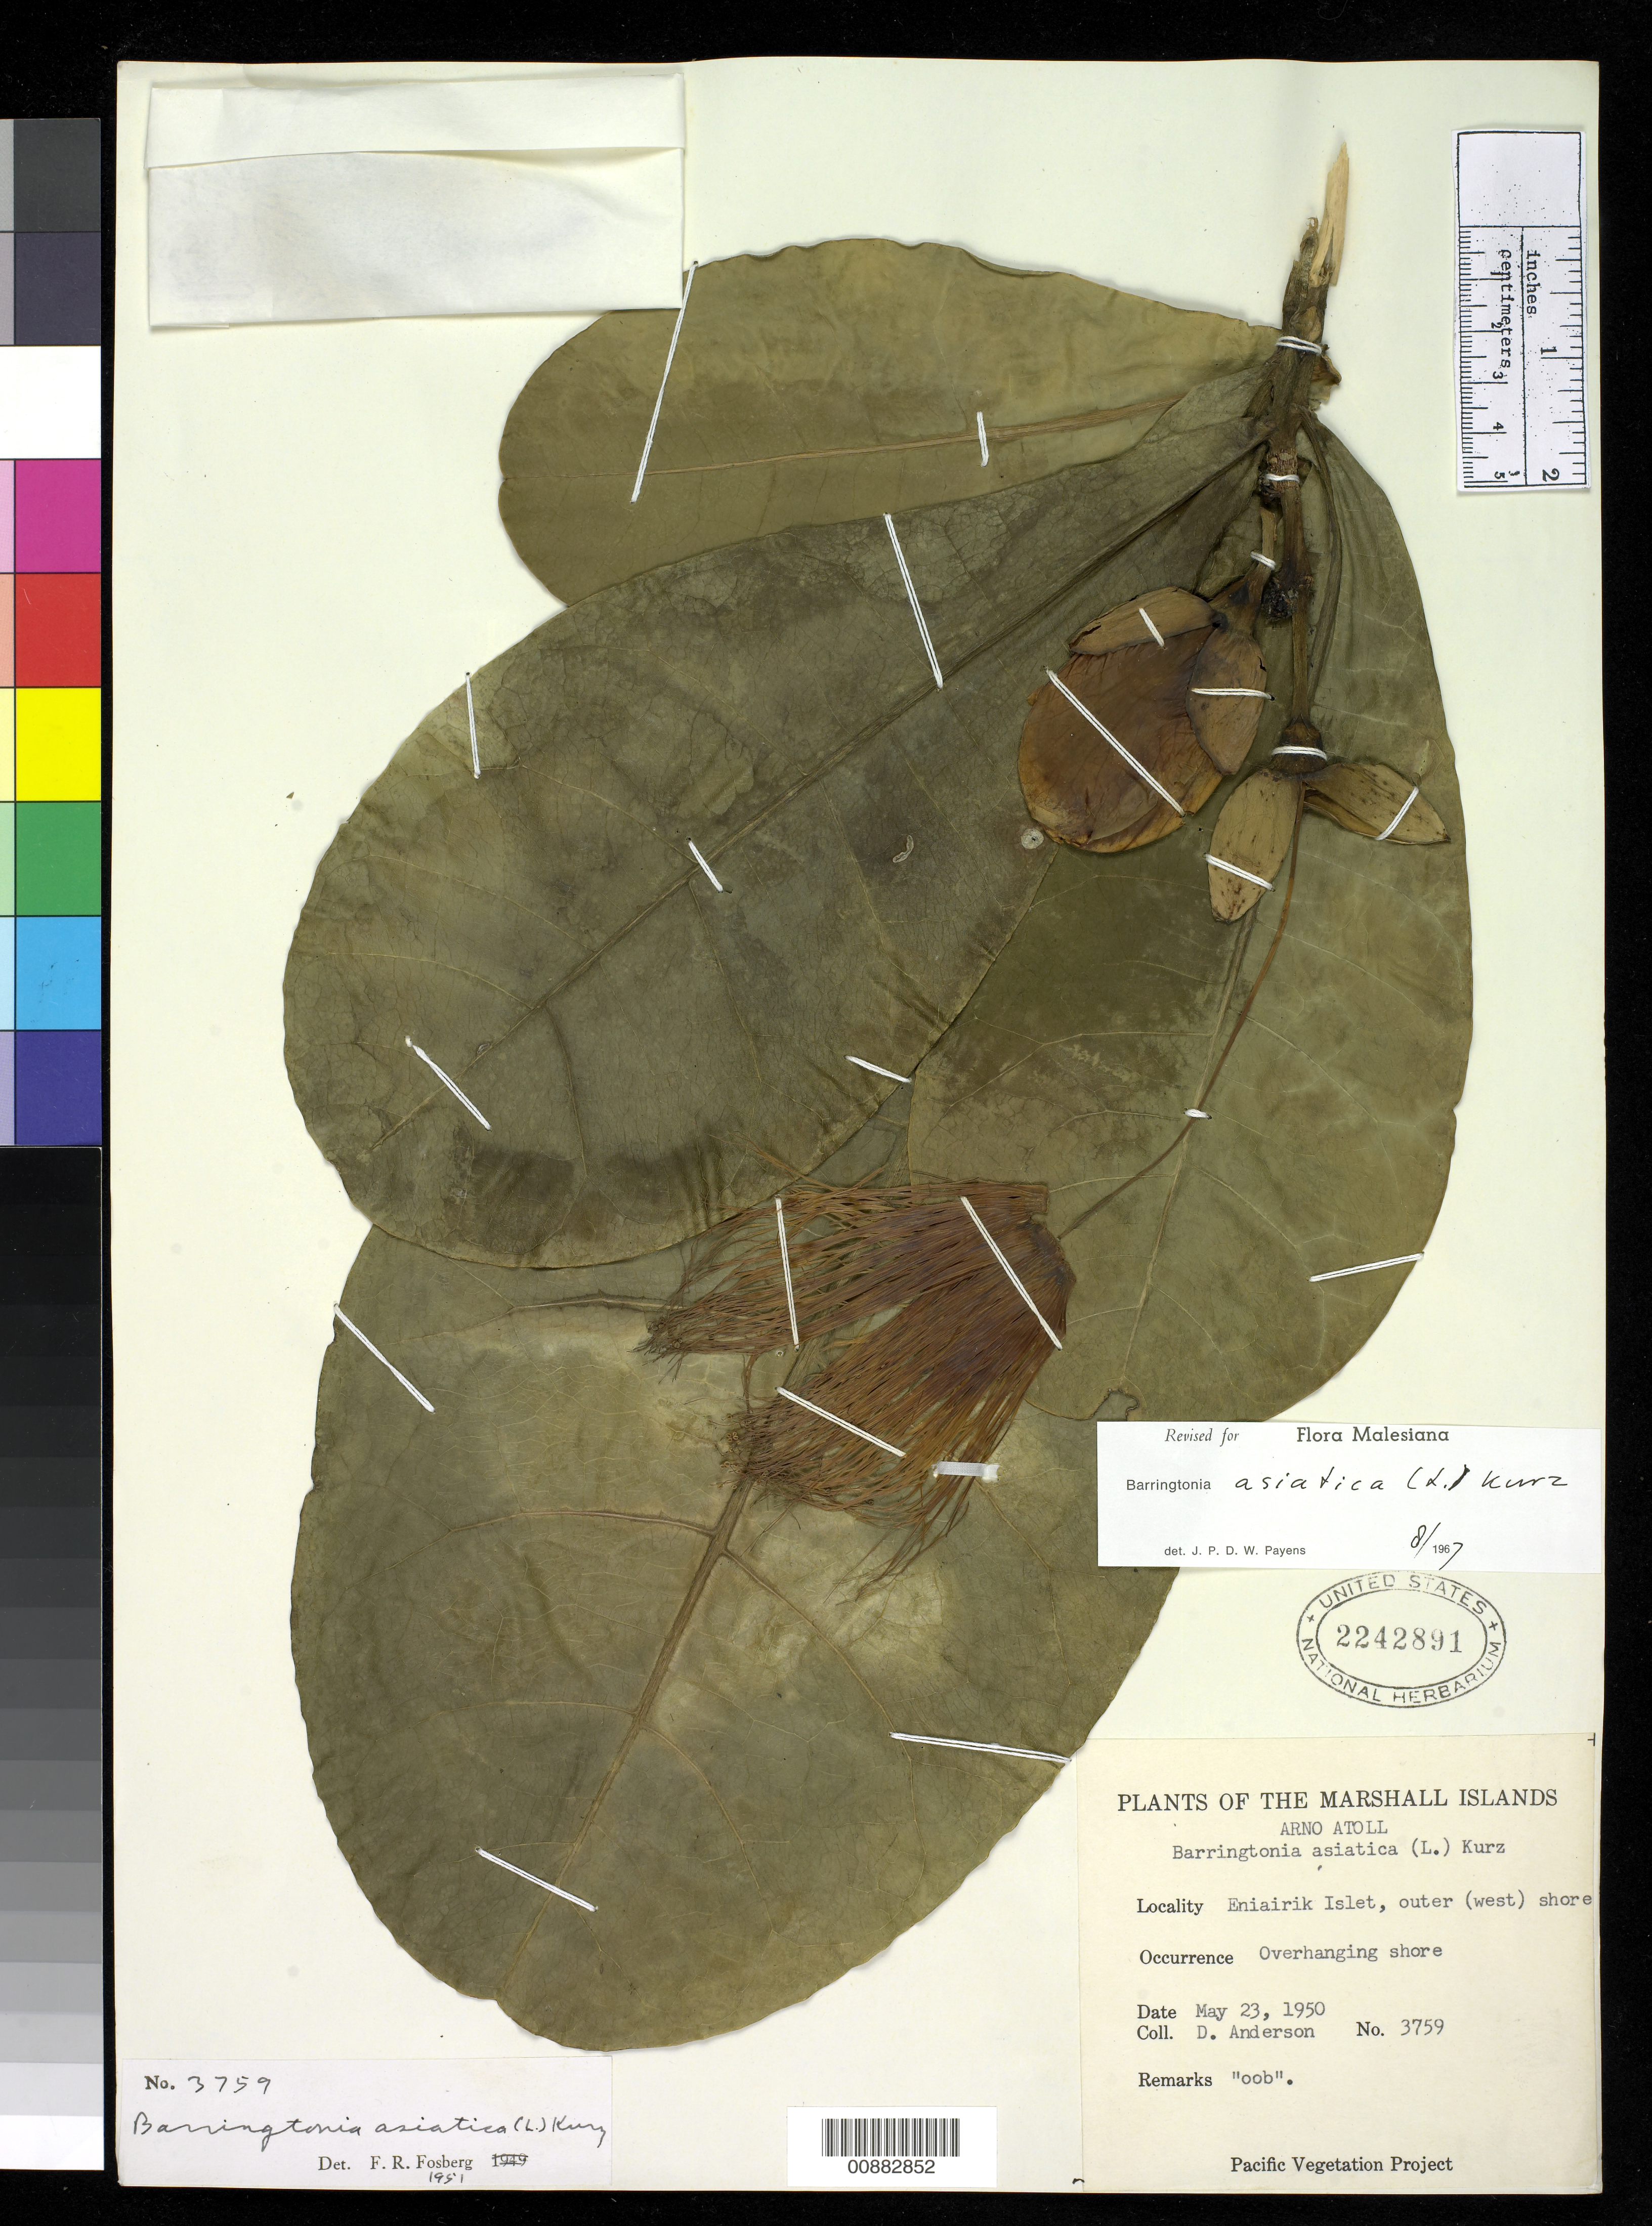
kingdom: Plantae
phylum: Tracheophyta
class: Magnoliopsida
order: Ericales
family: Lecythidaceae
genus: Barringtonia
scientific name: Barringtonia asiatica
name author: (L.) Kurz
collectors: D. Anderson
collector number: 3759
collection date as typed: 23 May 1950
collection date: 1950-05-23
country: Marshall Islands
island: Arno Atoll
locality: Eniairik Islet, outer W shore.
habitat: Overhanging shore.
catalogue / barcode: US 2242891